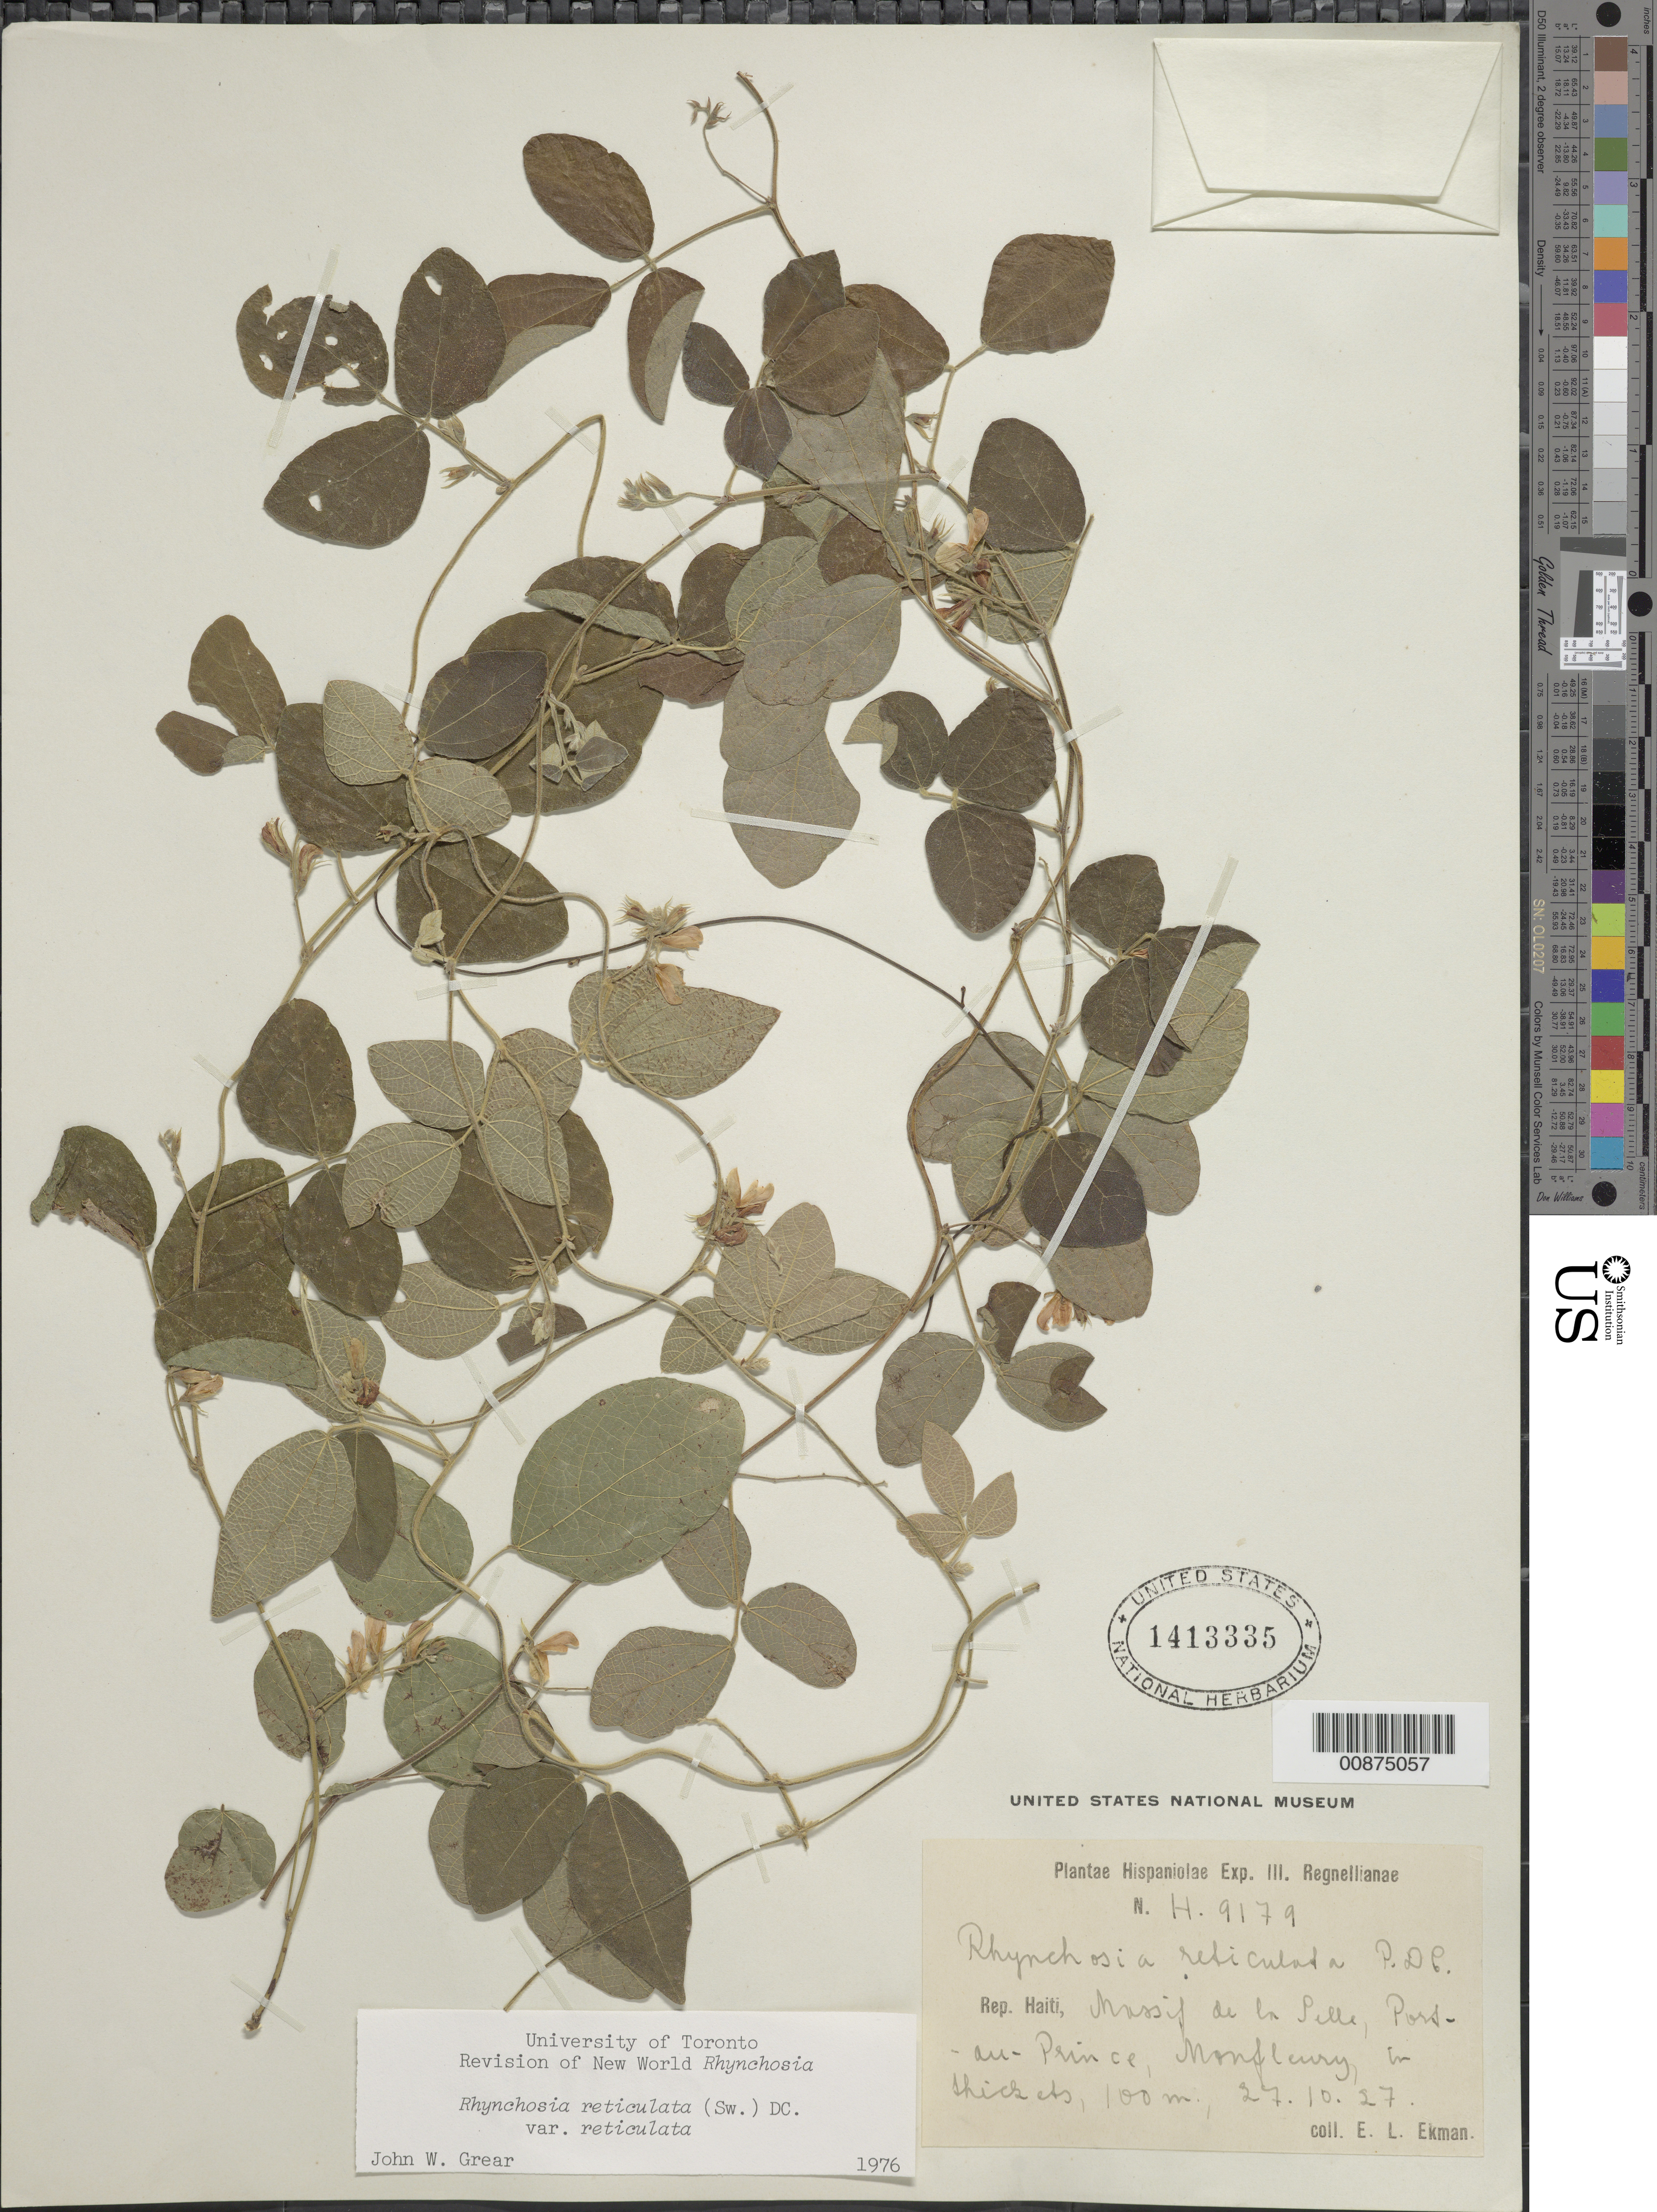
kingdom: Plantae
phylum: Tracheophyta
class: Magnoliopsida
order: Fabales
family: Fabaceae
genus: Rhynchosia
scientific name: Rhynchosia reticulata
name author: (Sw.) DC.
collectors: E. L. Ekman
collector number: H 9179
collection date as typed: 27 Oct 1927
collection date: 1927-10-27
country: Haiti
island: Hispaniola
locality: Massif de la Selle, Port-au-Prince, Montfleury.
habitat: In thickets.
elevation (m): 100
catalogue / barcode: US 1413335